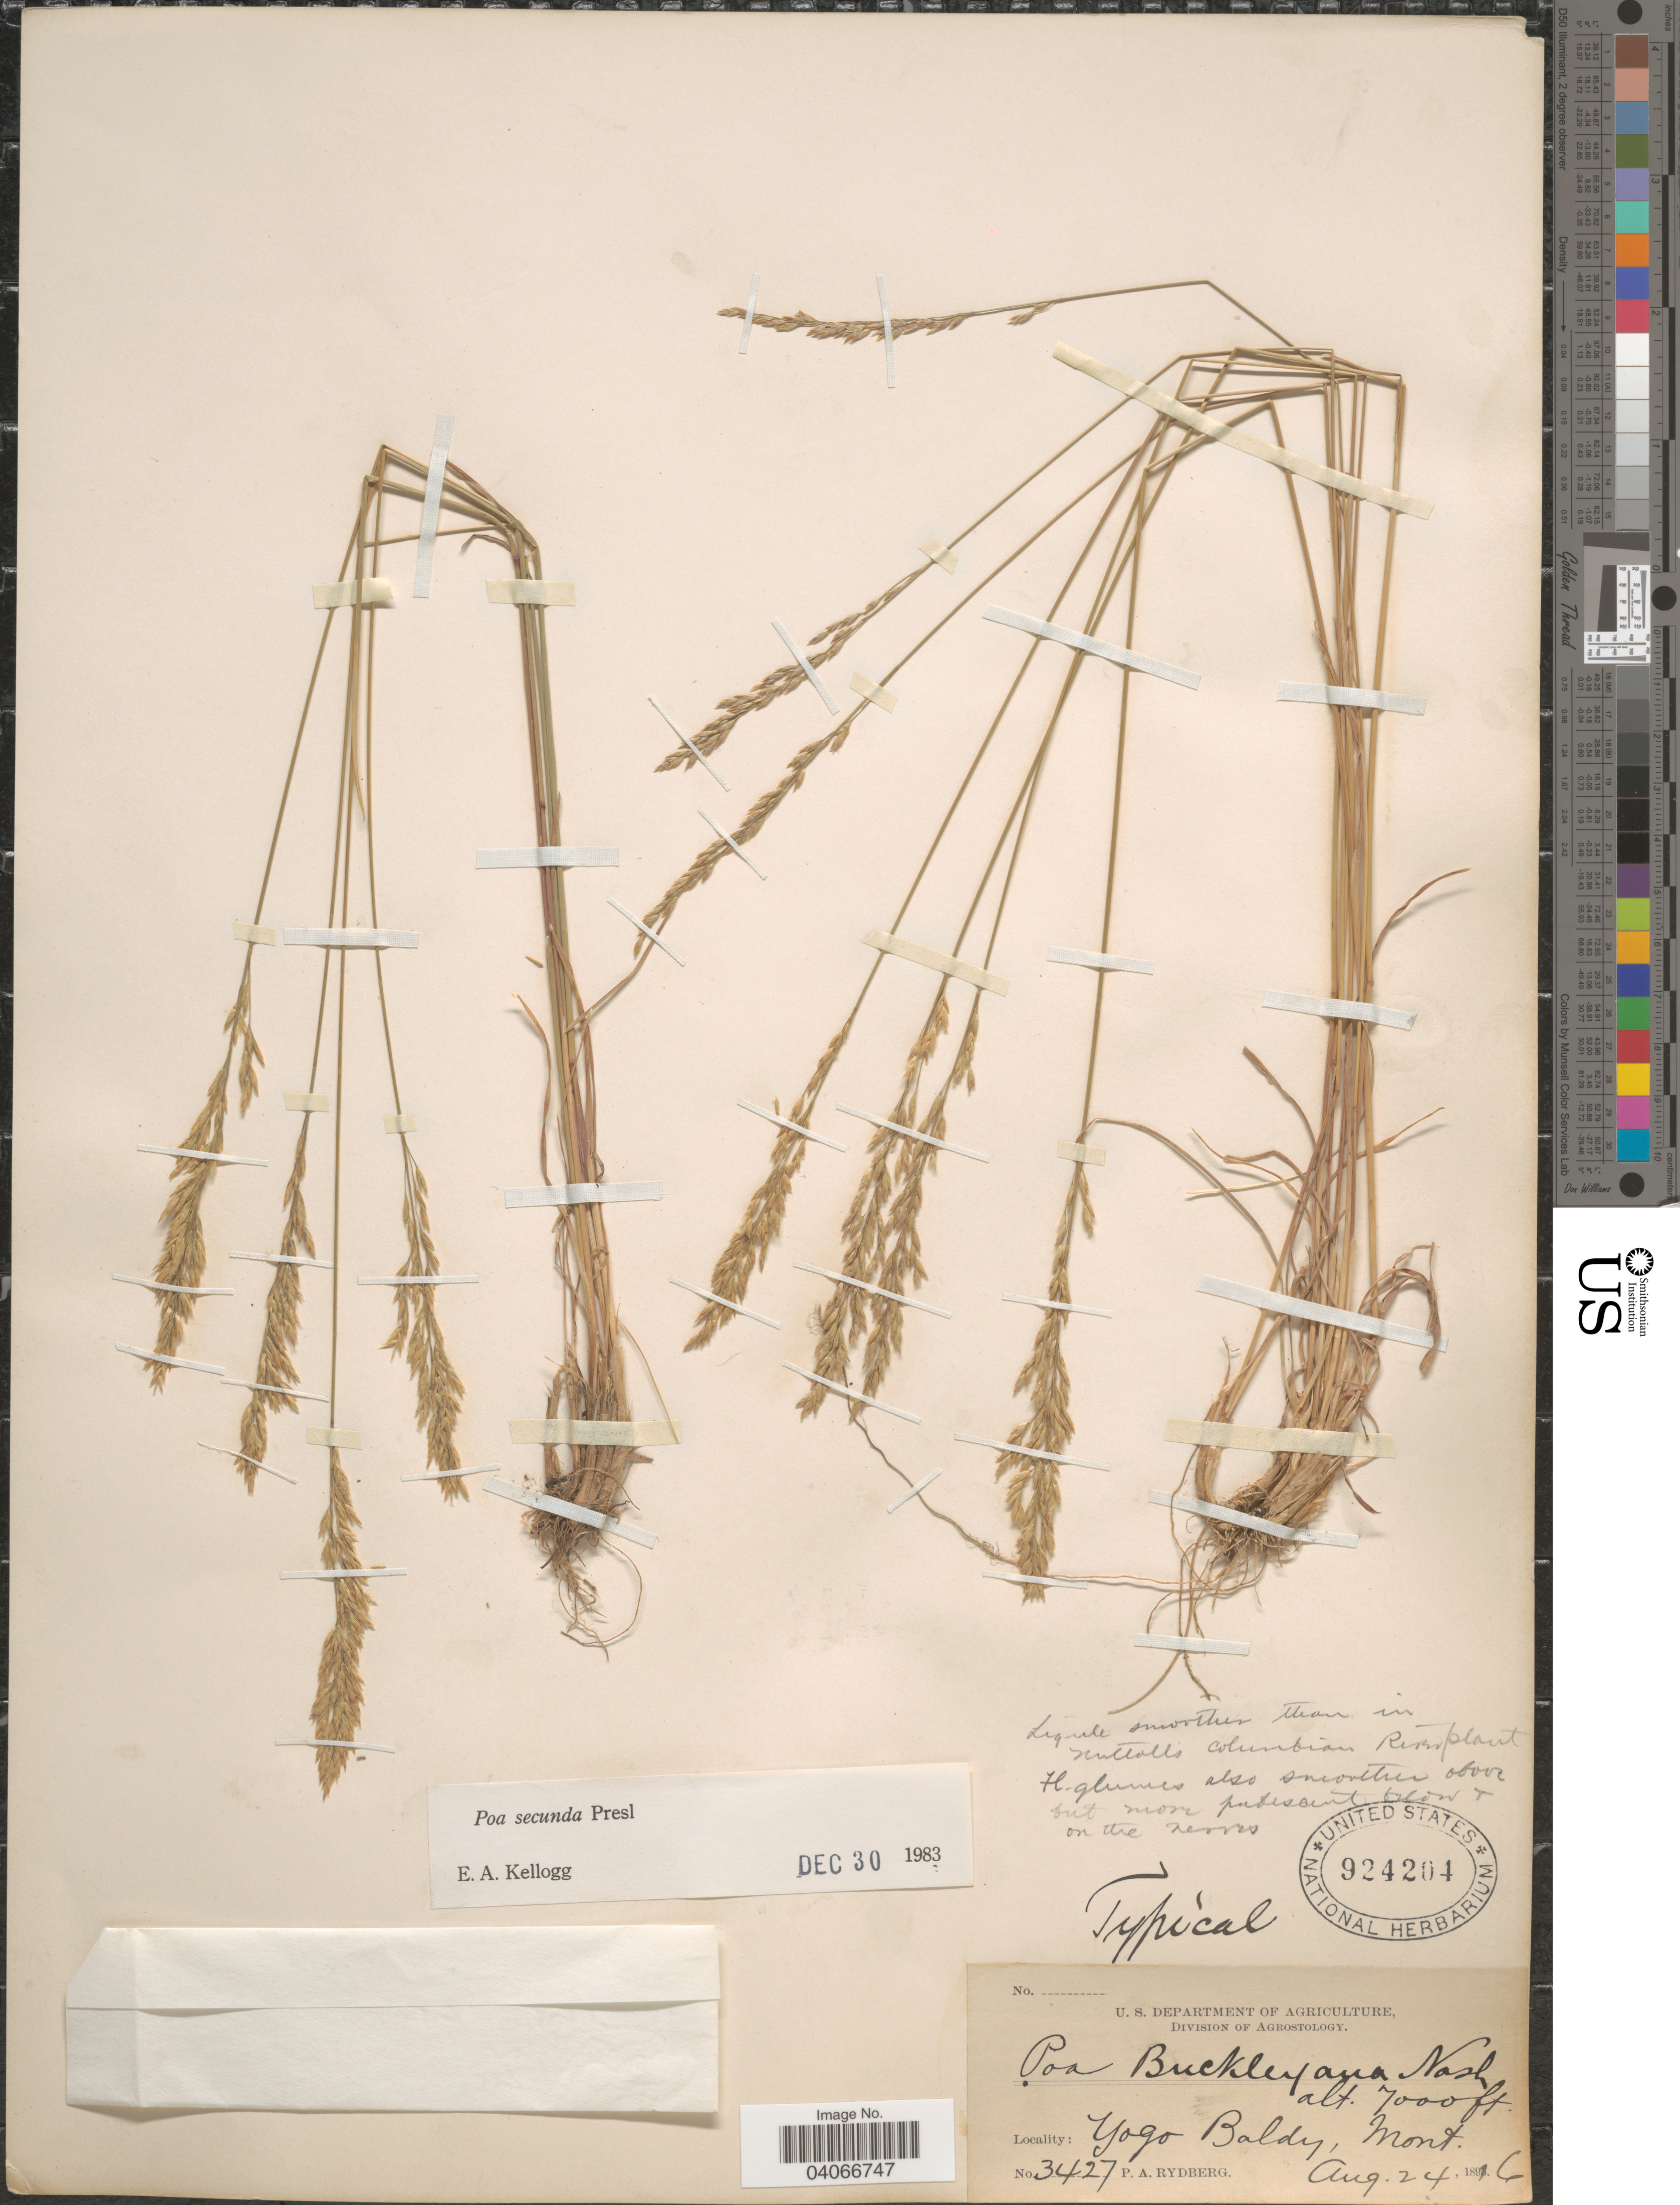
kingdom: Plantae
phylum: Tracheophyta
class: Liliopsida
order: Poales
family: Poaceae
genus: Poa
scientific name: Poa secunda subsp. secunda var. scabrella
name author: (Thurb.) Soreng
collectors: P. A. Rydberg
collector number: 3427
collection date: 1896-08-24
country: United States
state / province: Montana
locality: Yogo Baldy.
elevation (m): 2134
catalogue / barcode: US 924204